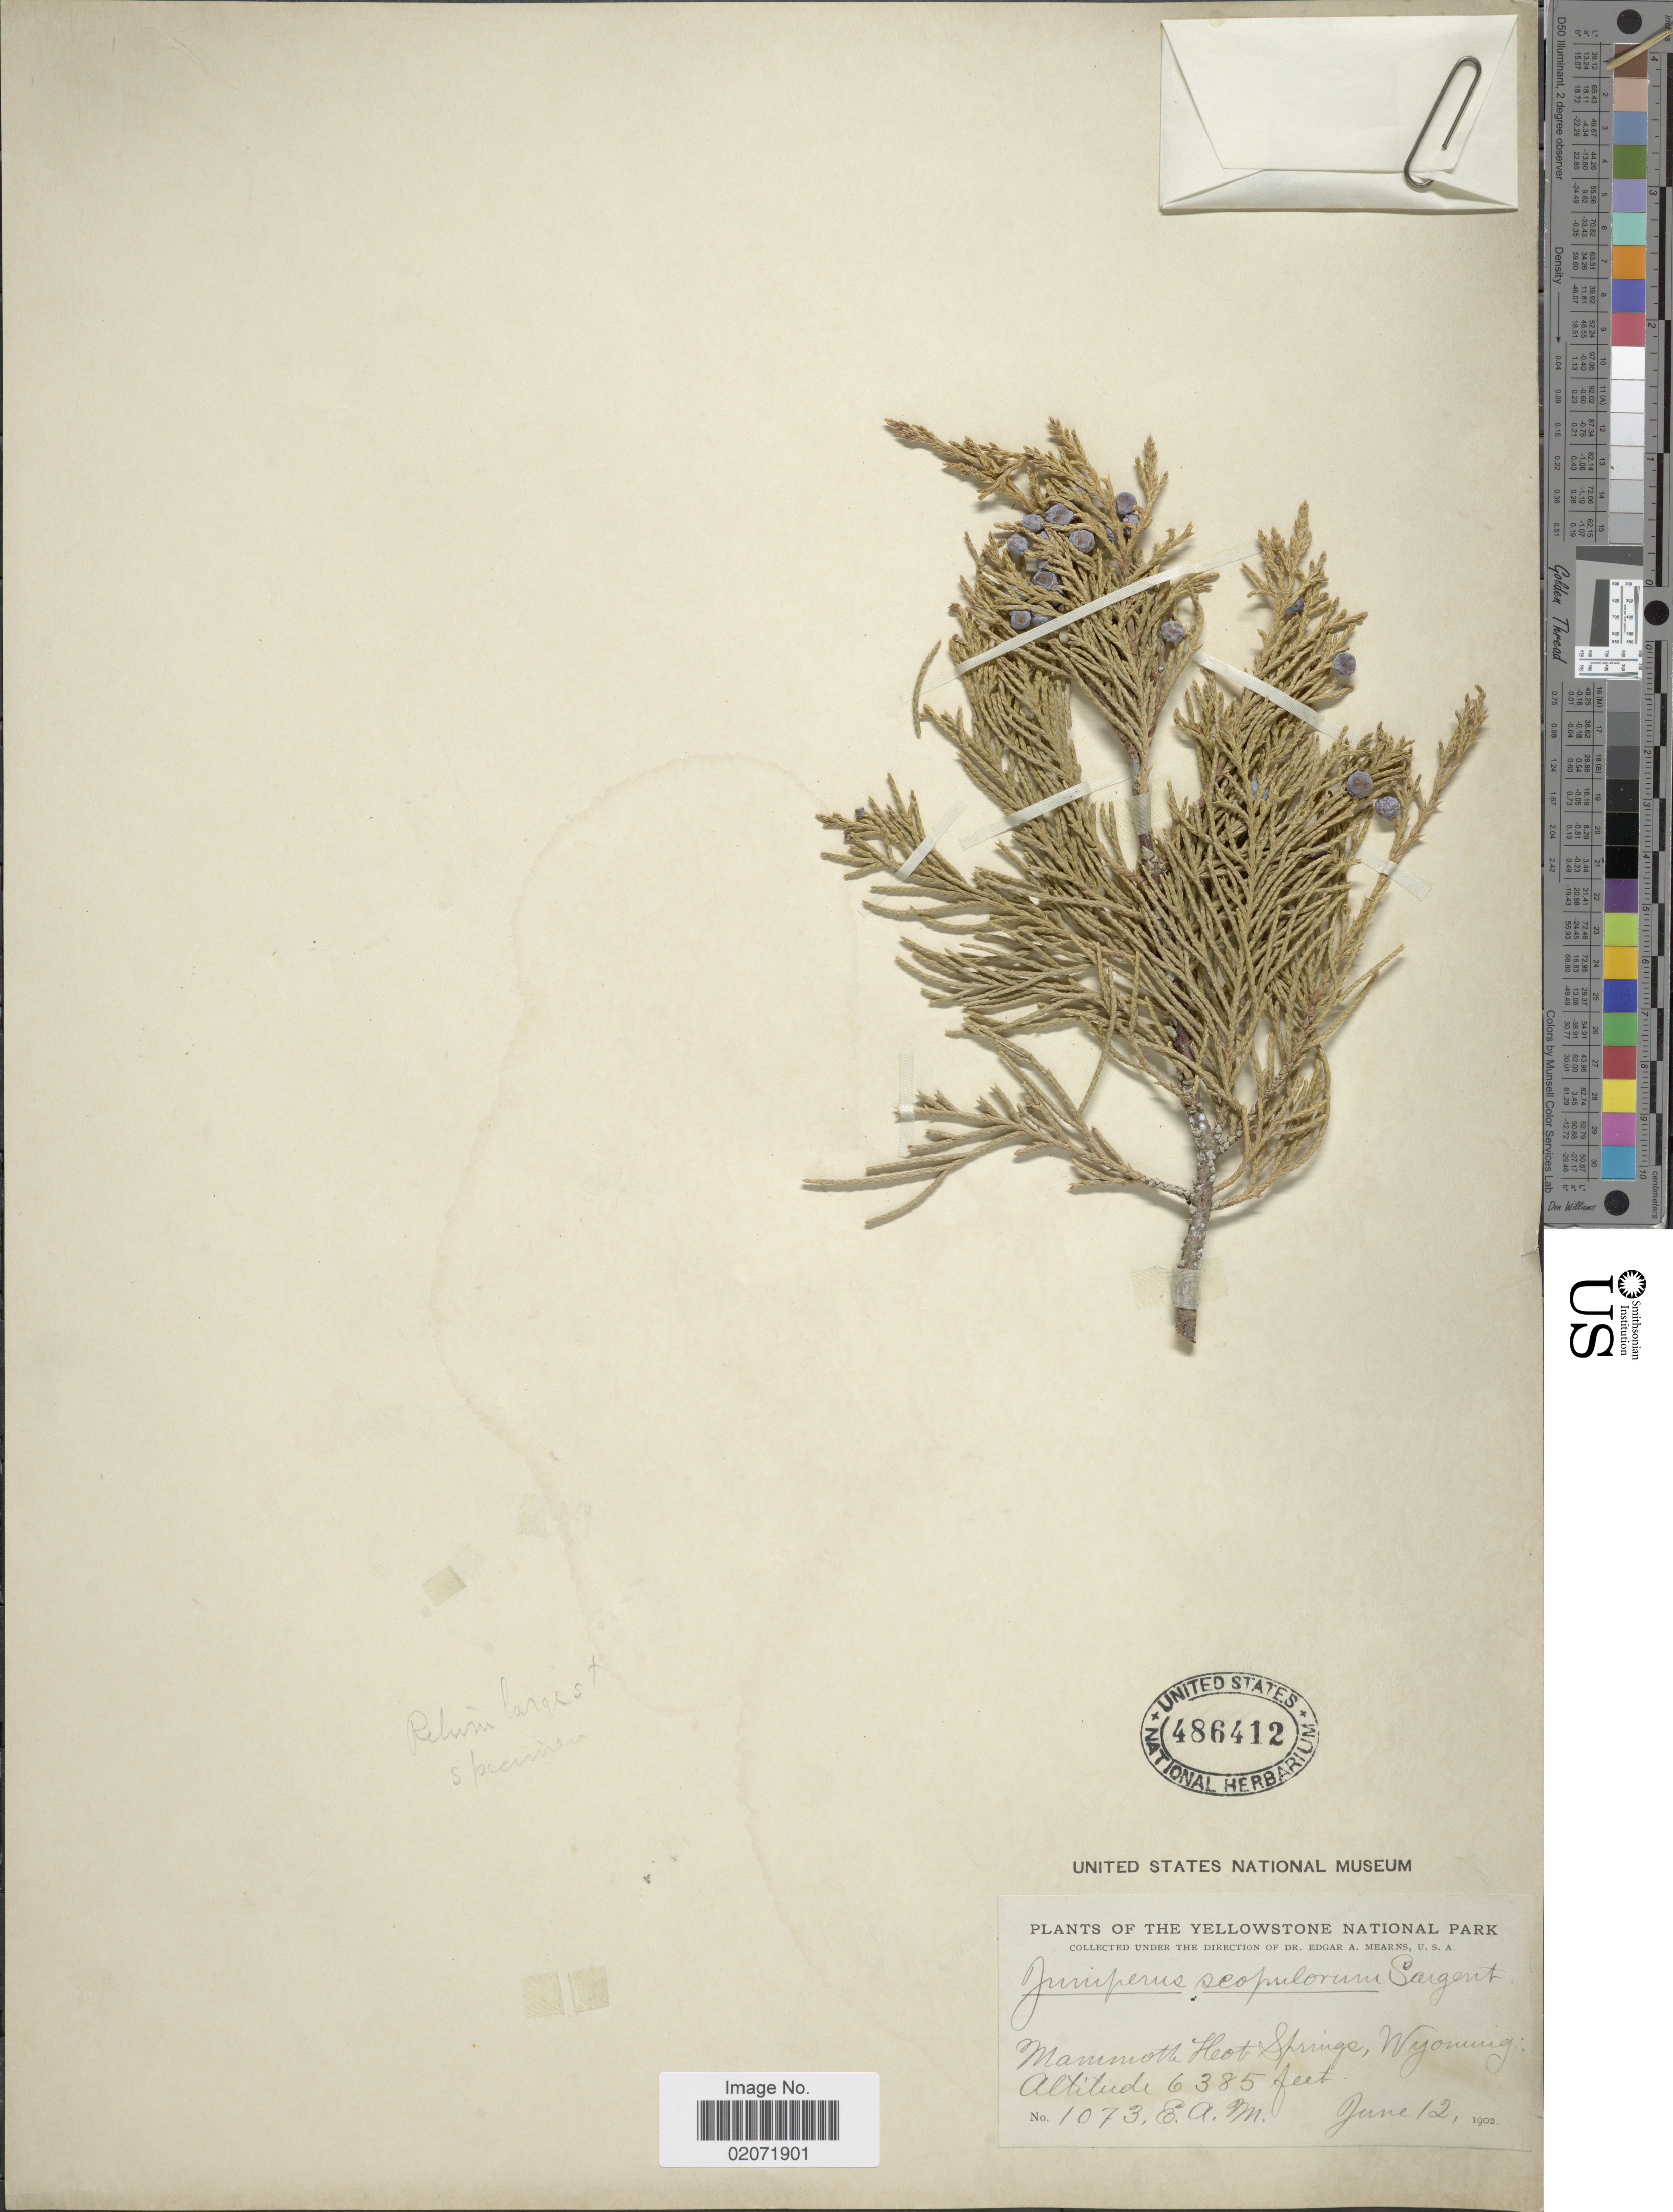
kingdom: Plantae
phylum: Tracheophyta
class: Pinopsida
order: Pinales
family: Cupressaceae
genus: Juniperus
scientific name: Juniperus scopulorum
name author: Sarg.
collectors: E. A. Mearns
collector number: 1073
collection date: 1902-06-12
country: United States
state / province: Wyoming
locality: Yellowstone National Park, Mammoth Hot Springs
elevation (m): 1946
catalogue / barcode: US 486412